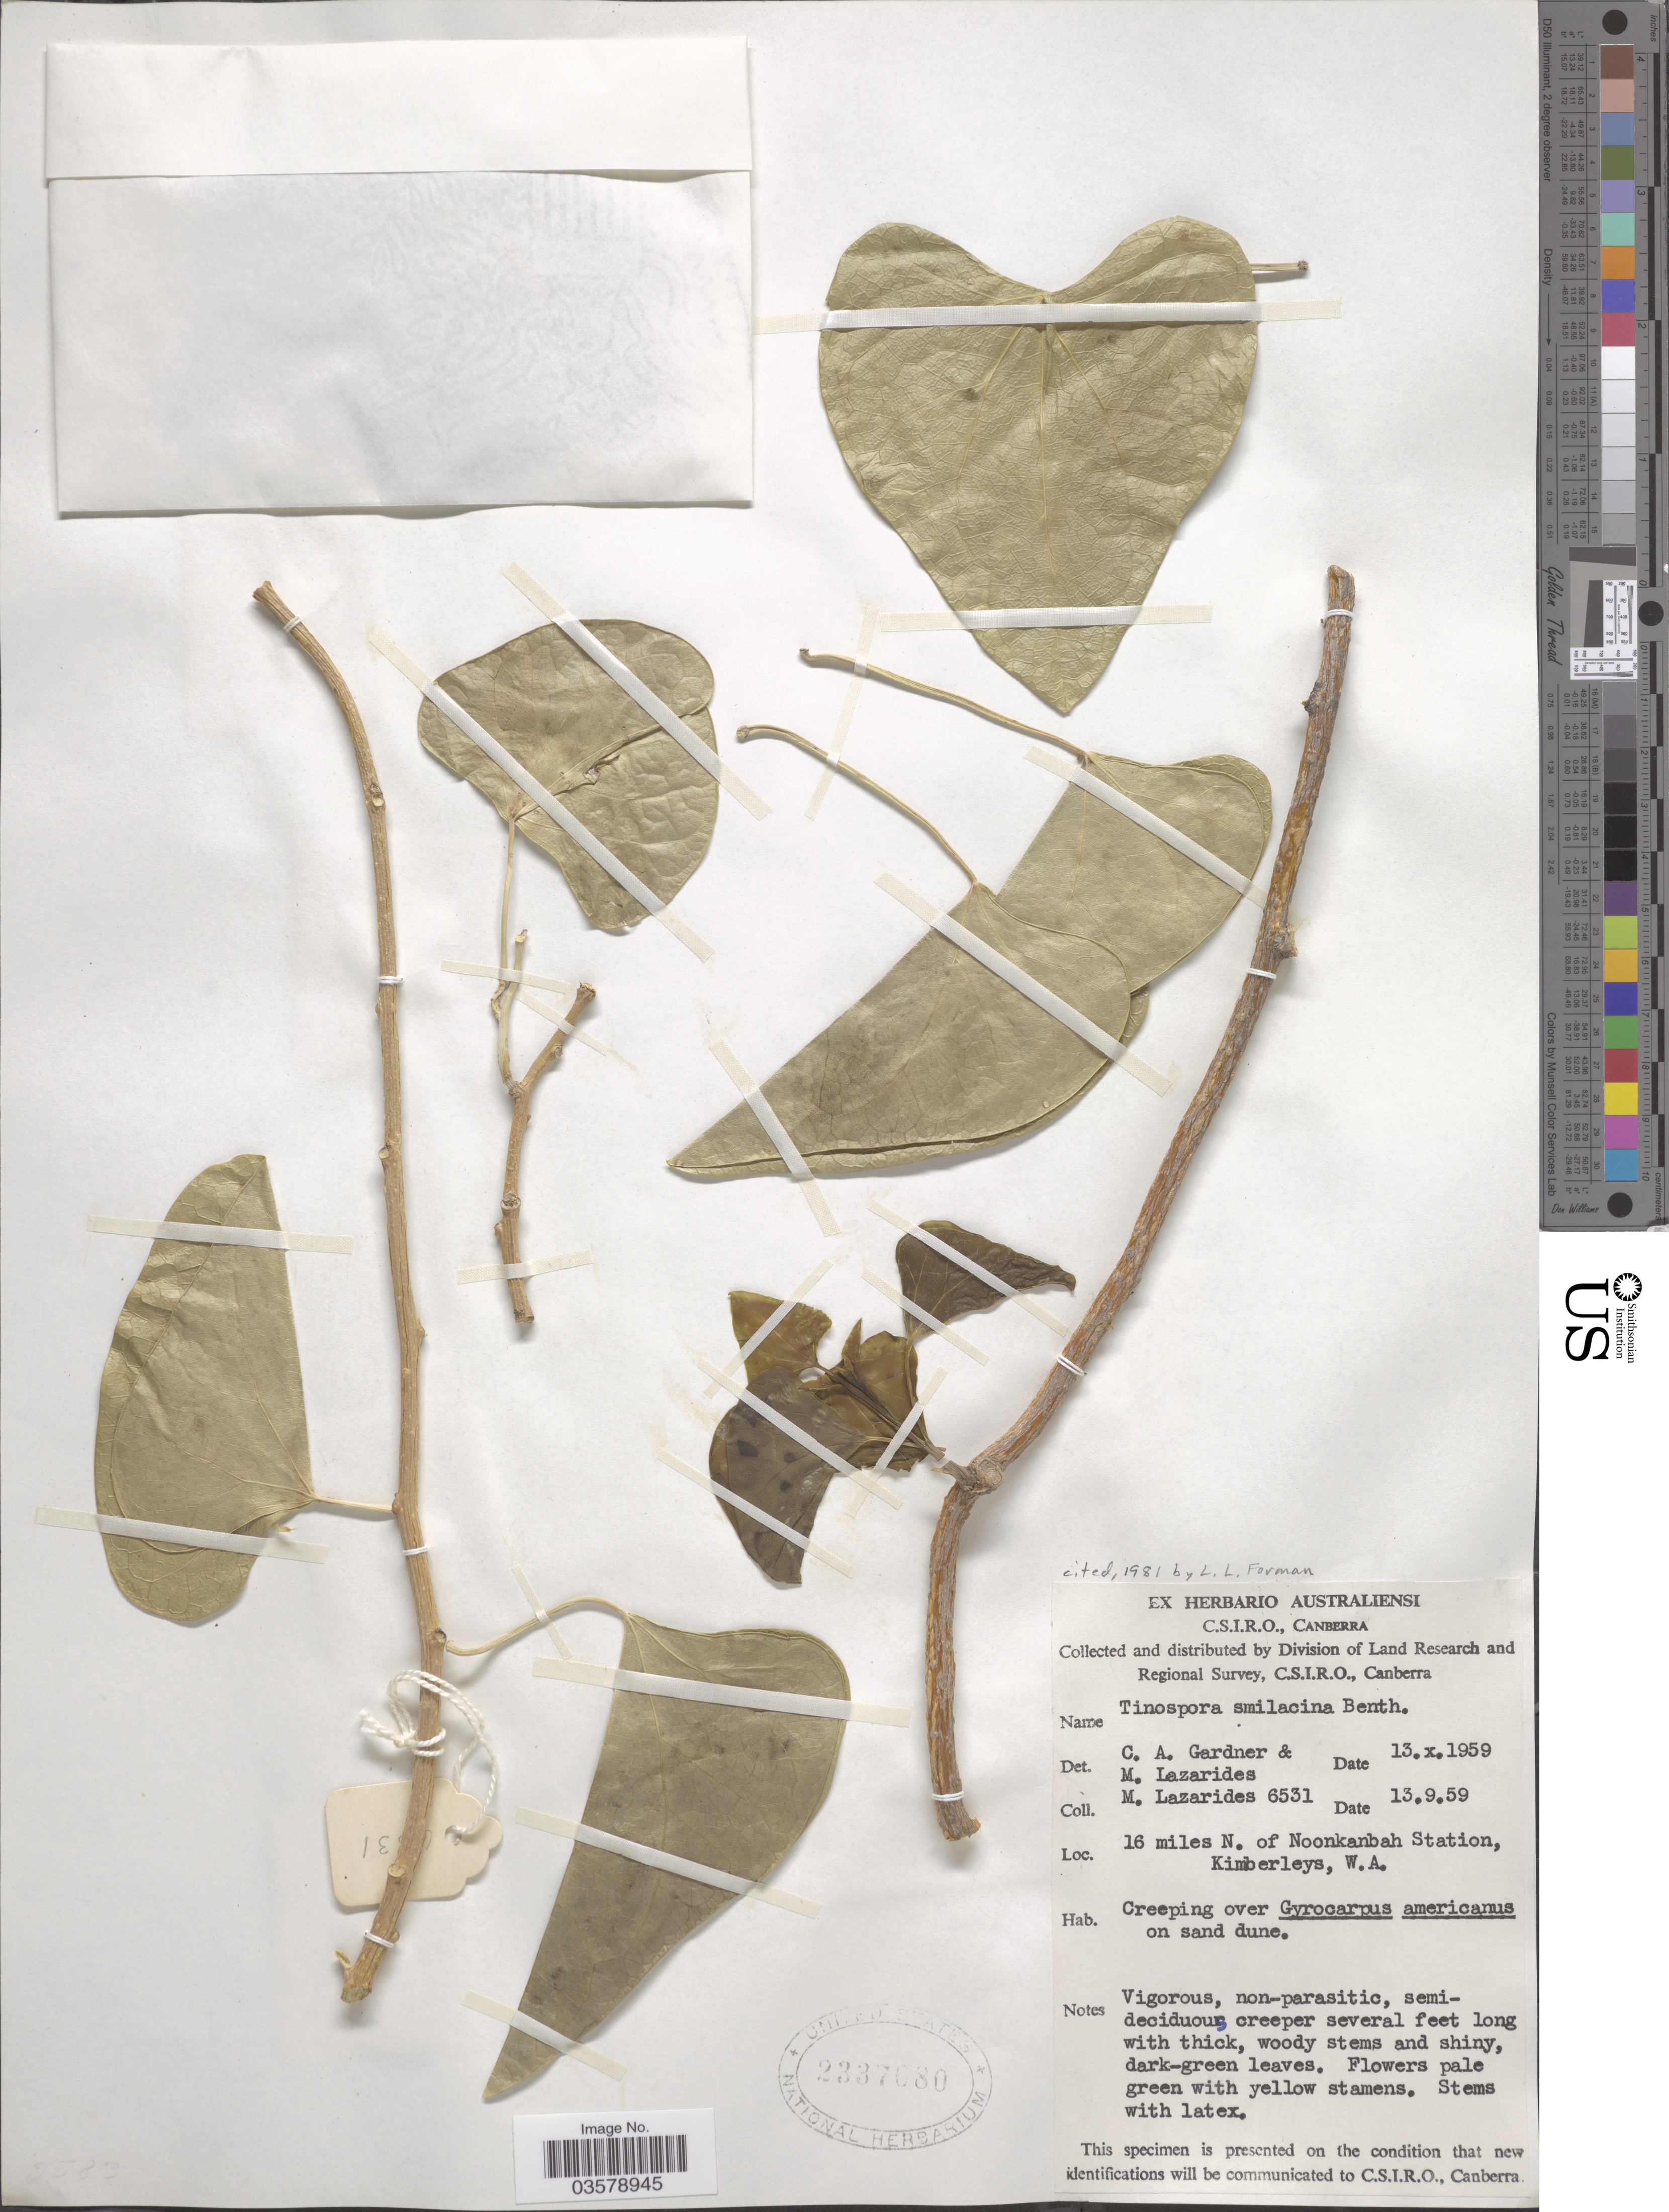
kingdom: Plantae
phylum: Tracheophyta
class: Magnoliopsida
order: Ranunculales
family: Menispermaceae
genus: Tinospora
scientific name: Tinospora smilacina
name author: Benth.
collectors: M. Lazarides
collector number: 6531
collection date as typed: Transcribed d/m/y: 13/9/59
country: Australia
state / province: Northern Territory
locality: C.S.I.R.O., Canberra. 16 miles N. of Noonkanbah Station, Kimberleys, W.A.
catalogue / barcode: US 2337680